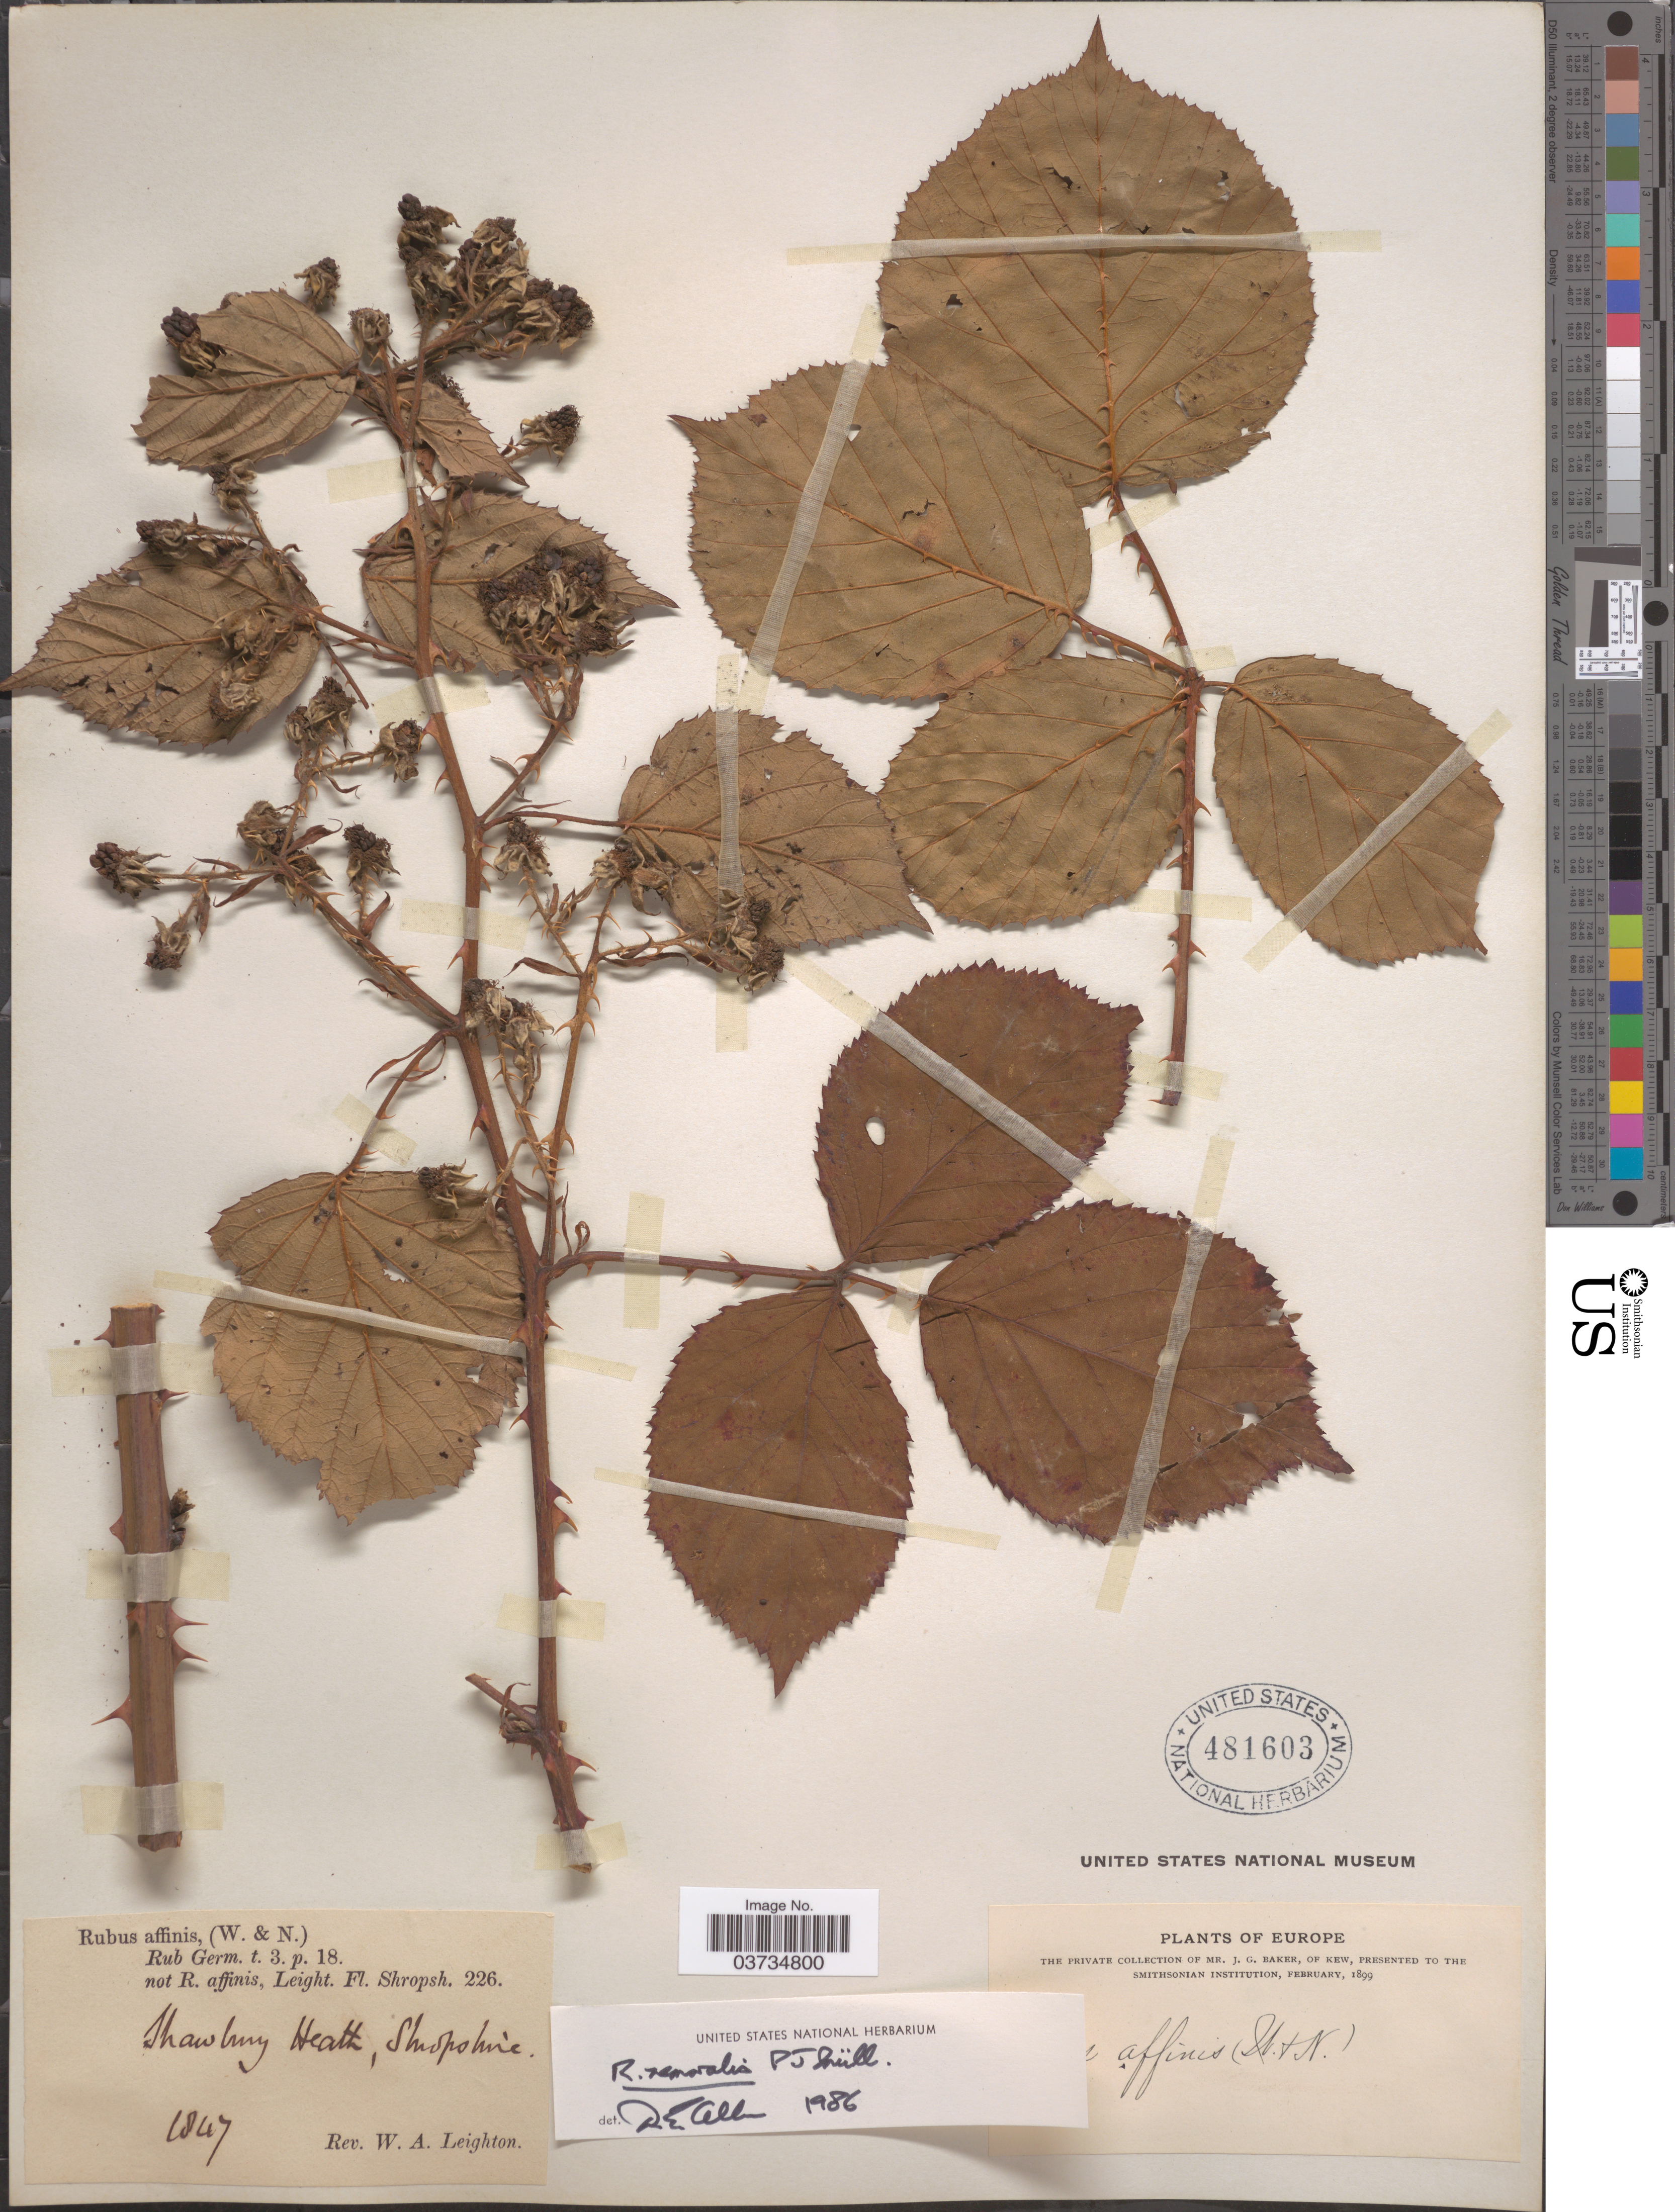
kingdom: Plantae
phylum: Tracheophyta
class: Magnoliopsida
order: Rosales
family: Rosaceae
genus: Rubus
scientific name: Rubus nemoralis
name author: P.J. Müll.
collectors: W. Leighton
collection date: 1847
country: United Kingdom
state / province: England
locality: Europe. Shawbury Heath, Shropshire.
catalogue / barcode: US 481603